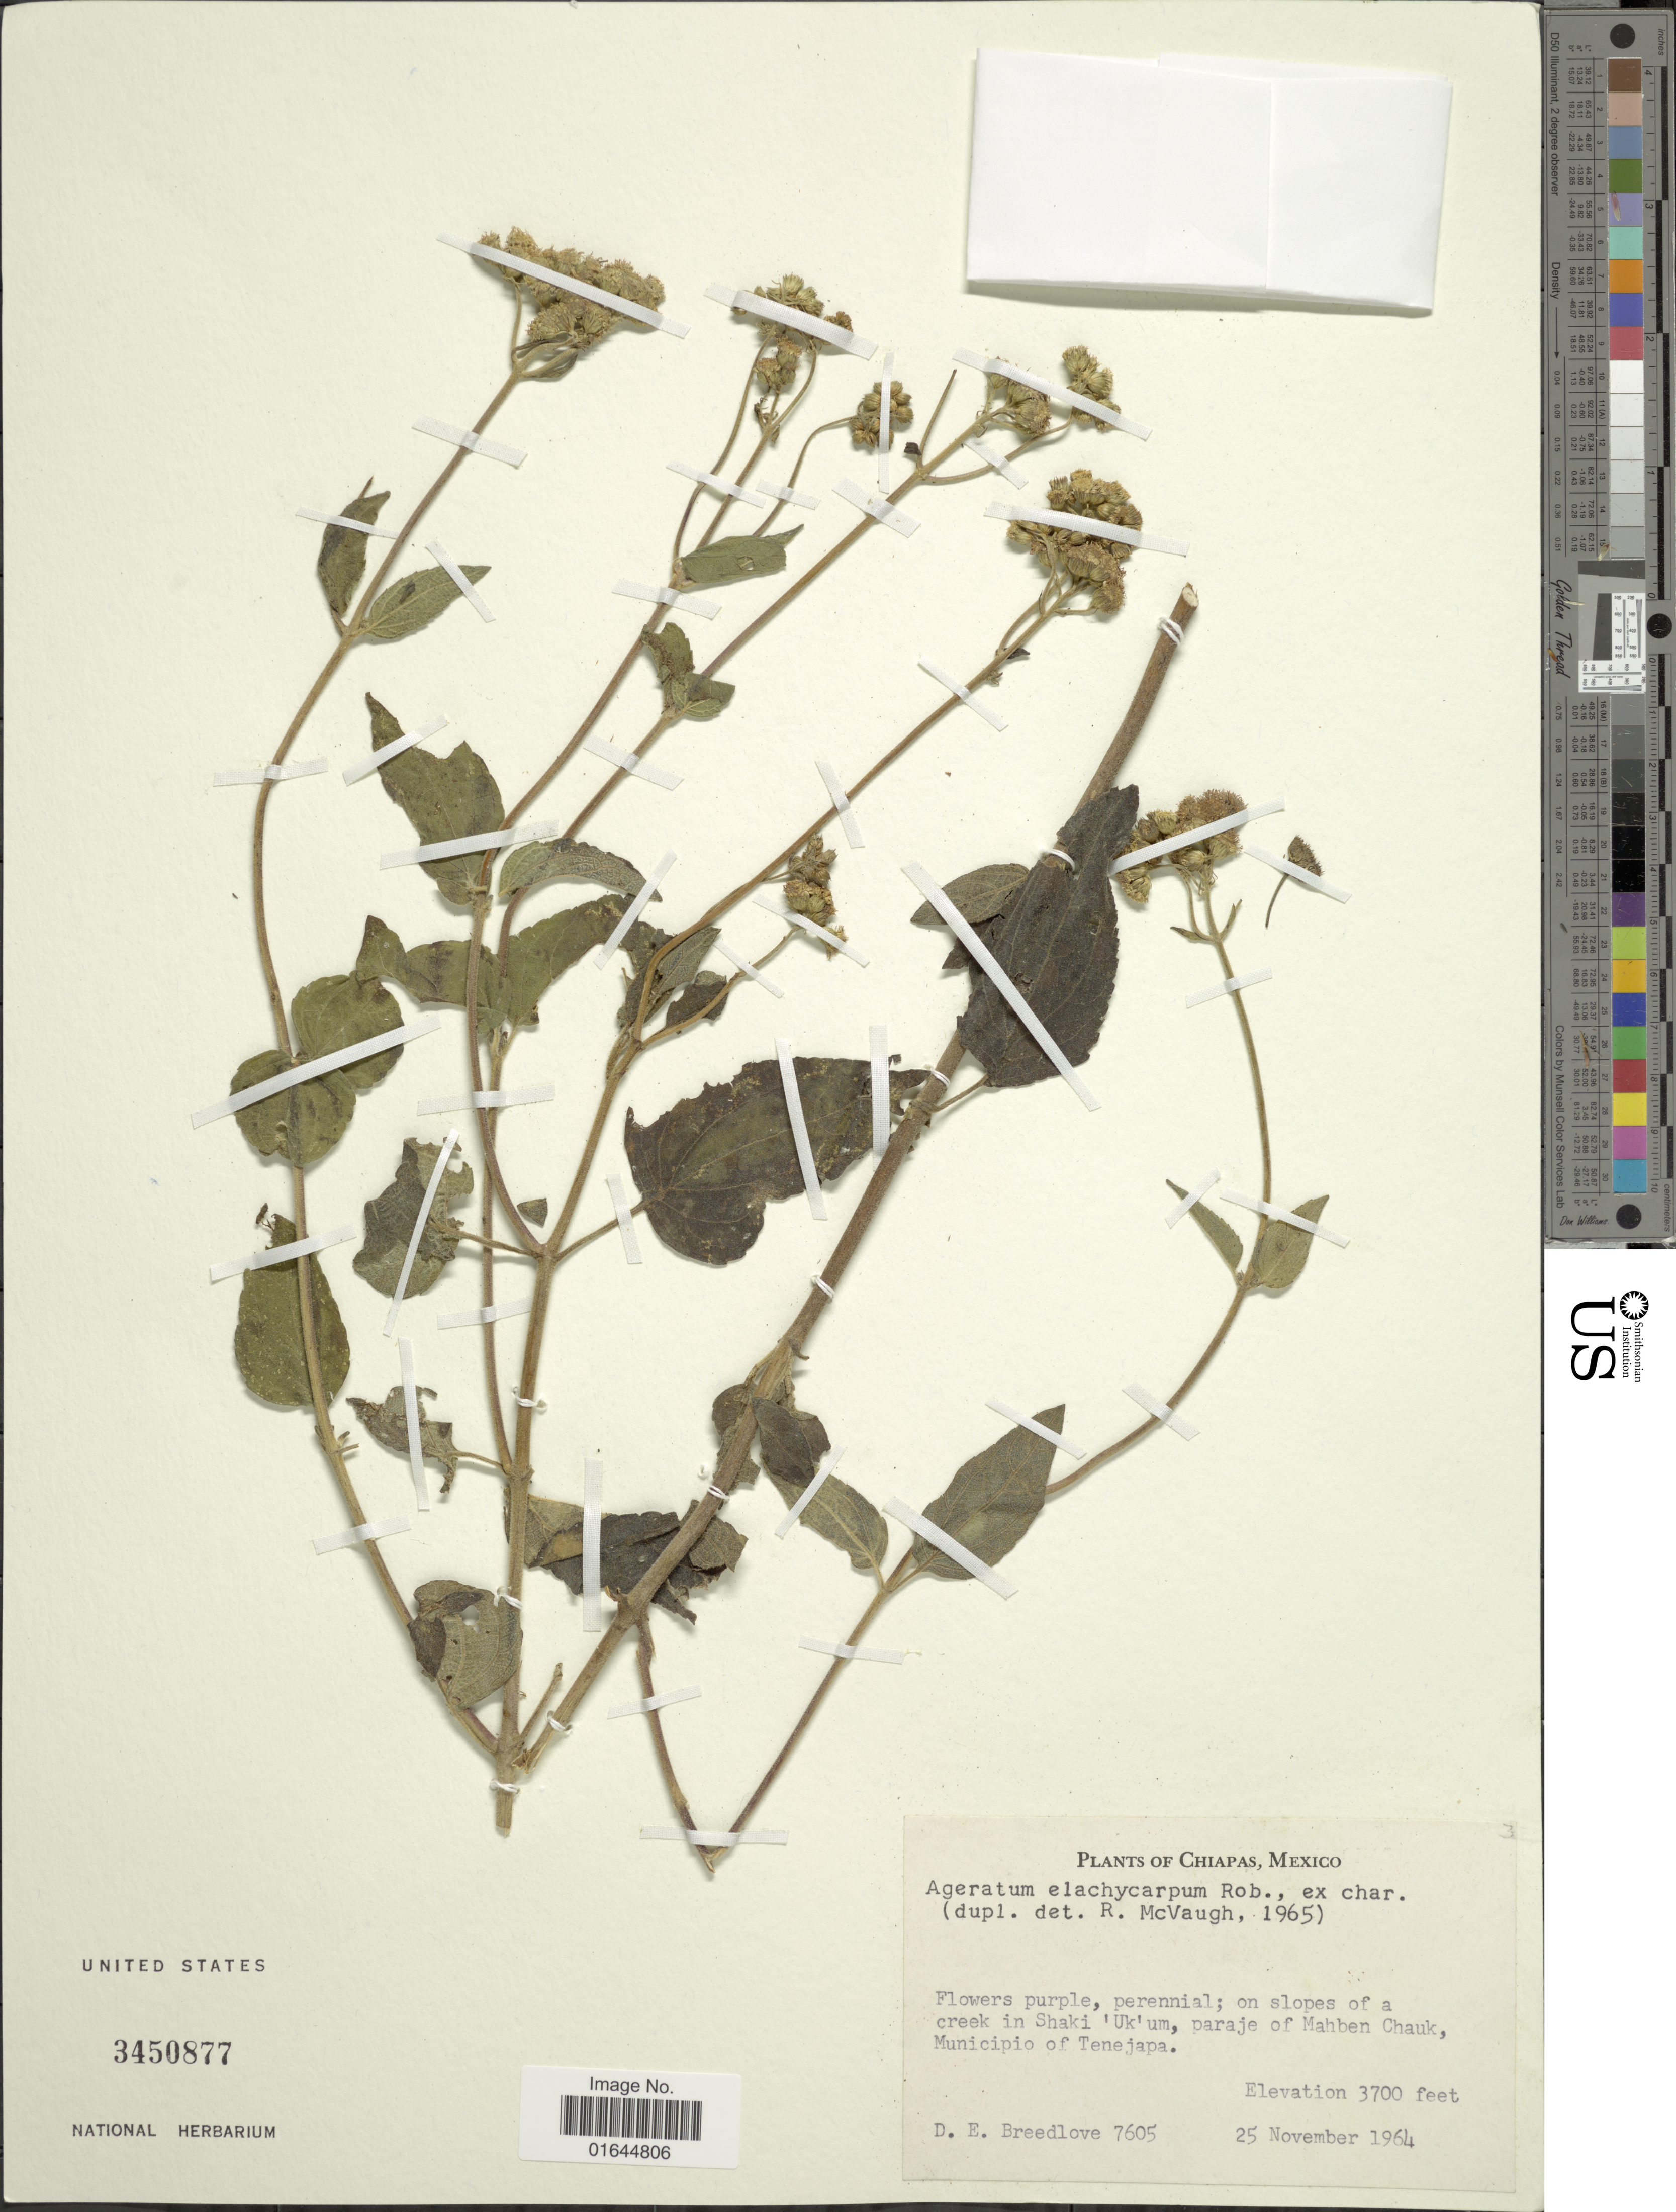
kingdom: Plantae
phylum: Tracheophyta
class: Magnoliopsida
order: Asterales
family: Asteraceae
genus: Ageratum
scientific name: Ageratum elassocarpum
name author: S.F. Blake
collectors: D. E. Breedlove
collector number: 7605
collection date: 1964-11-25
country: Mexico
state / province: Chiapas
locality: Mexico, Chiapas, on slopes of a creek in Shaki 'Uk'um, paraje of Mahben Chauk, Municipio of Tenejapa.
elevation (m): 1128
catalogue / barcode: US 3450877